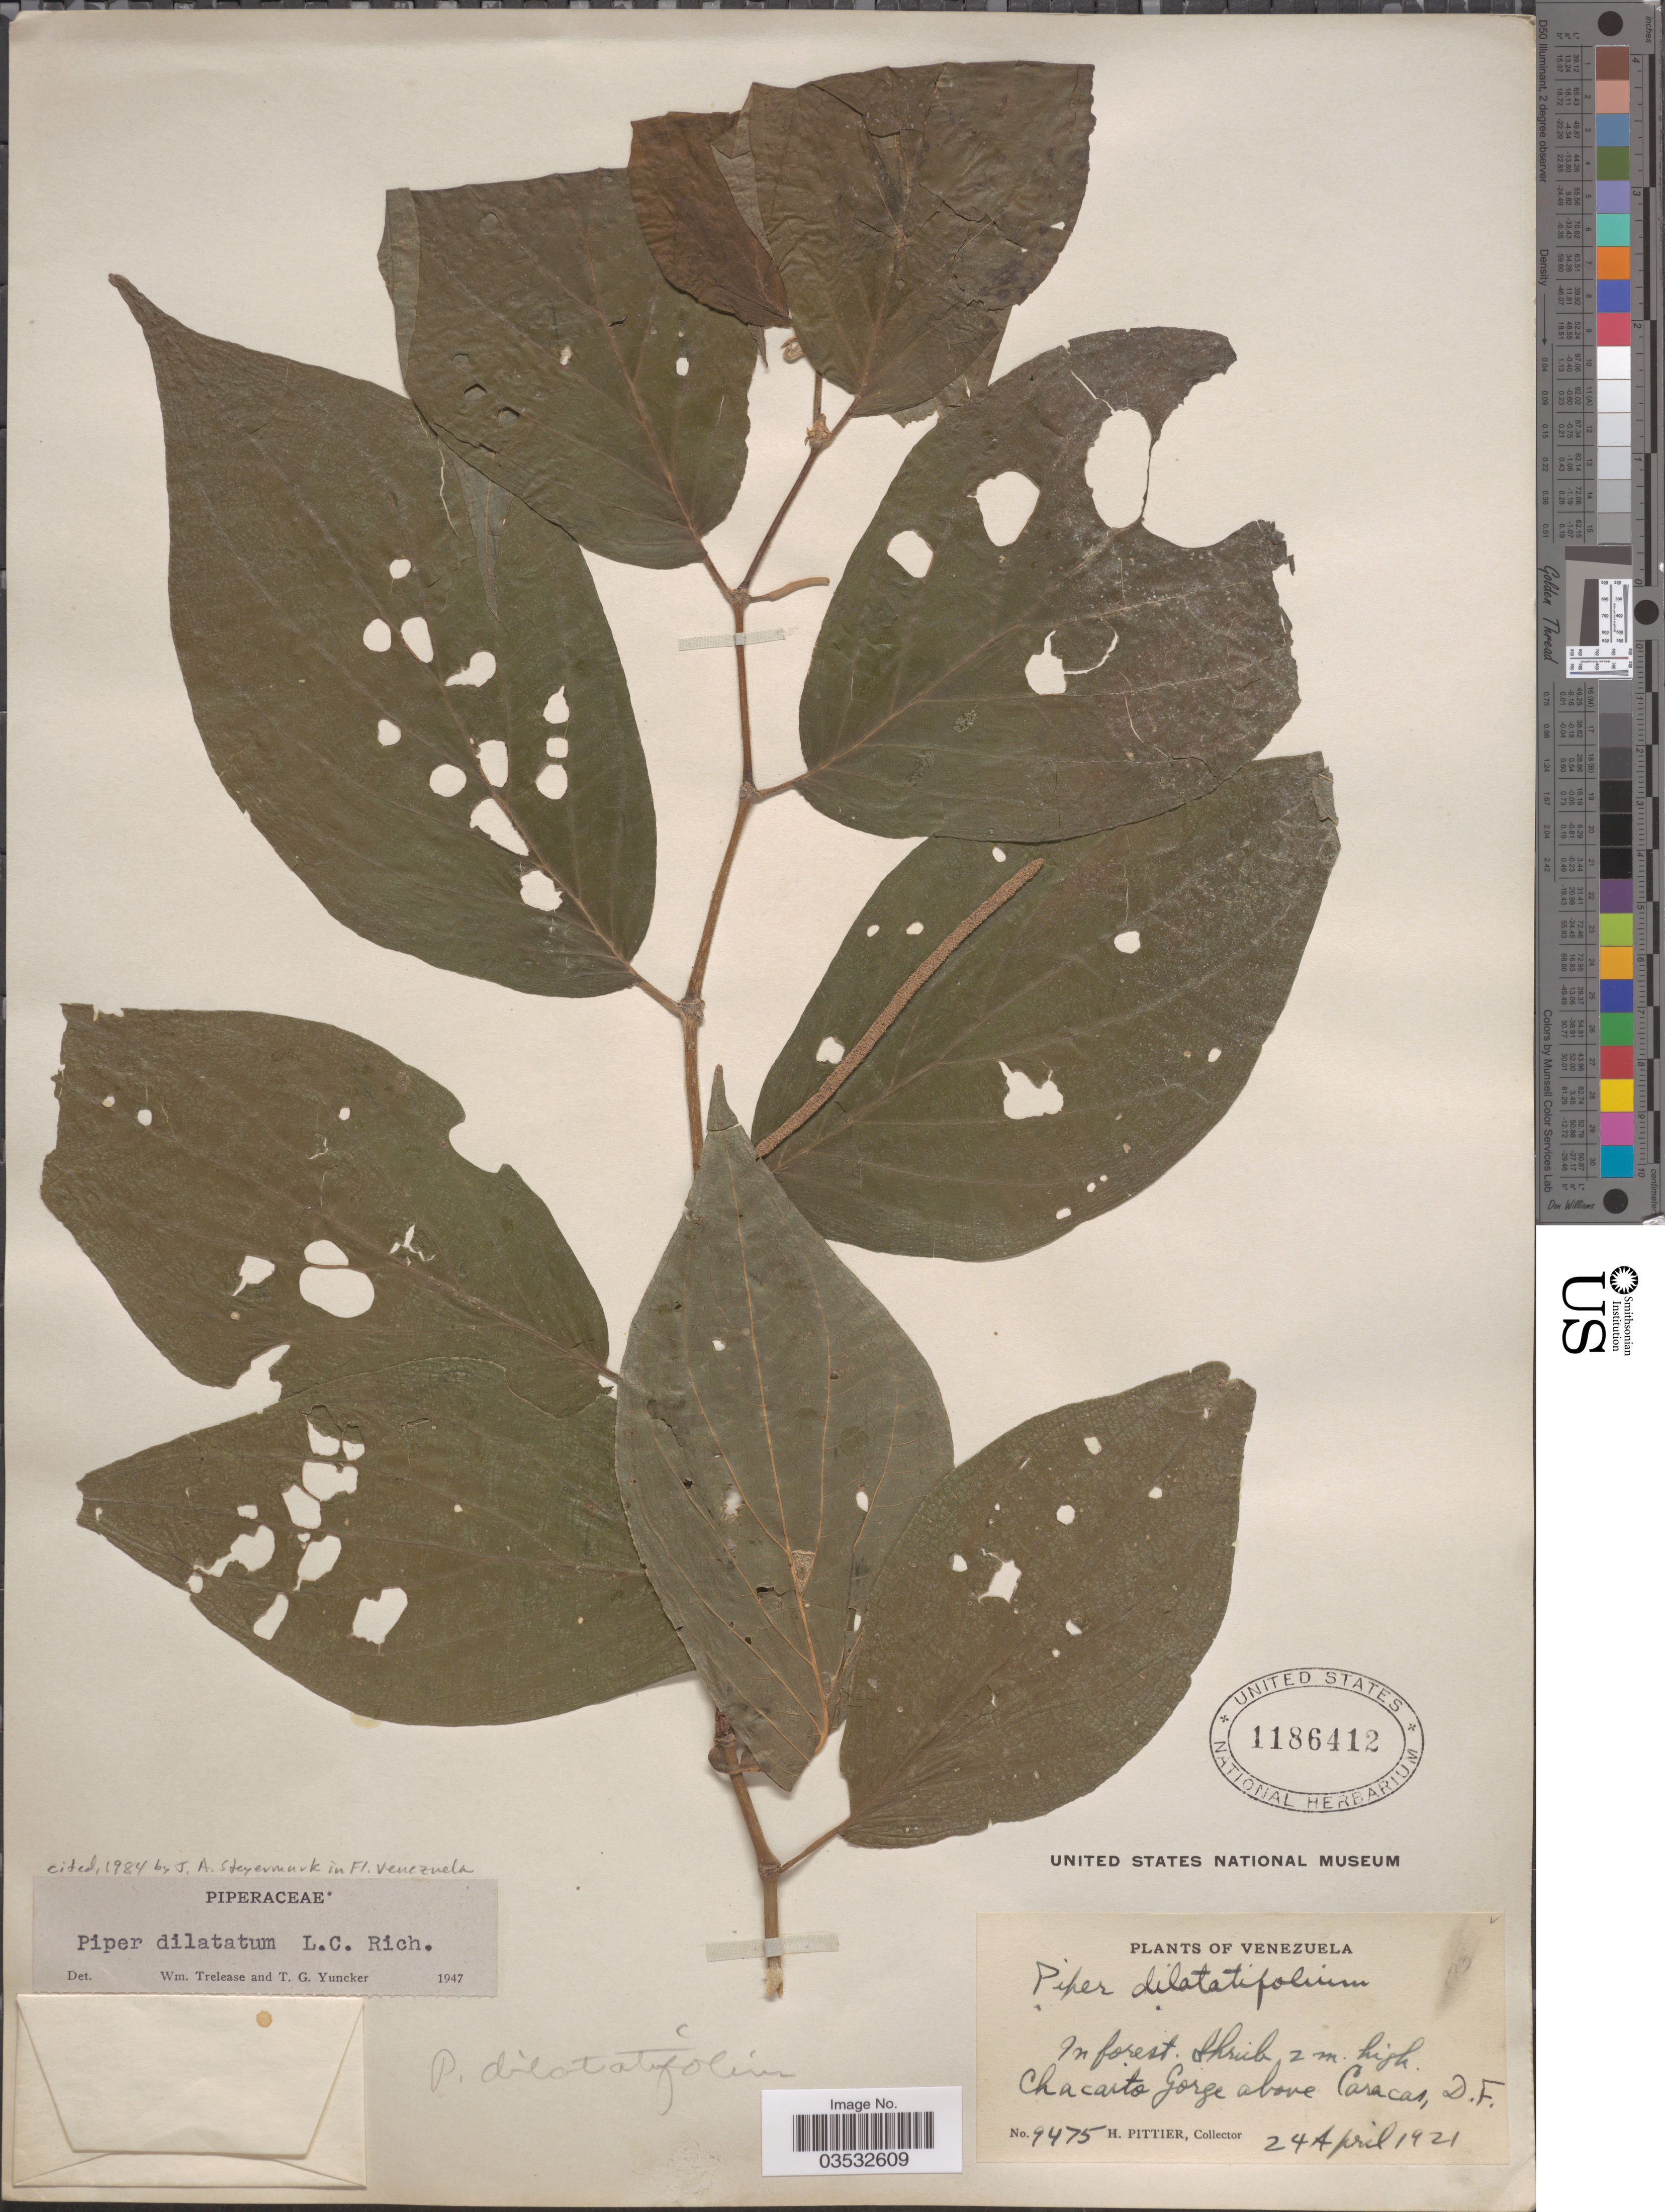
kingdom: Plantae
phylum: Tracheophyta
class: Magnoliopsida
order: Piperales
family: Piperaceae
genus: Piper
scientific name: Piper dilatatum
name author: Rich.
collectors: H. F. Pittier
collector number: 9475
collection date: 1921-04-24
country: Venezuela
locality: Chacaito Gorge above Caracas, D.F.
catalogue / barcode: US 1186412